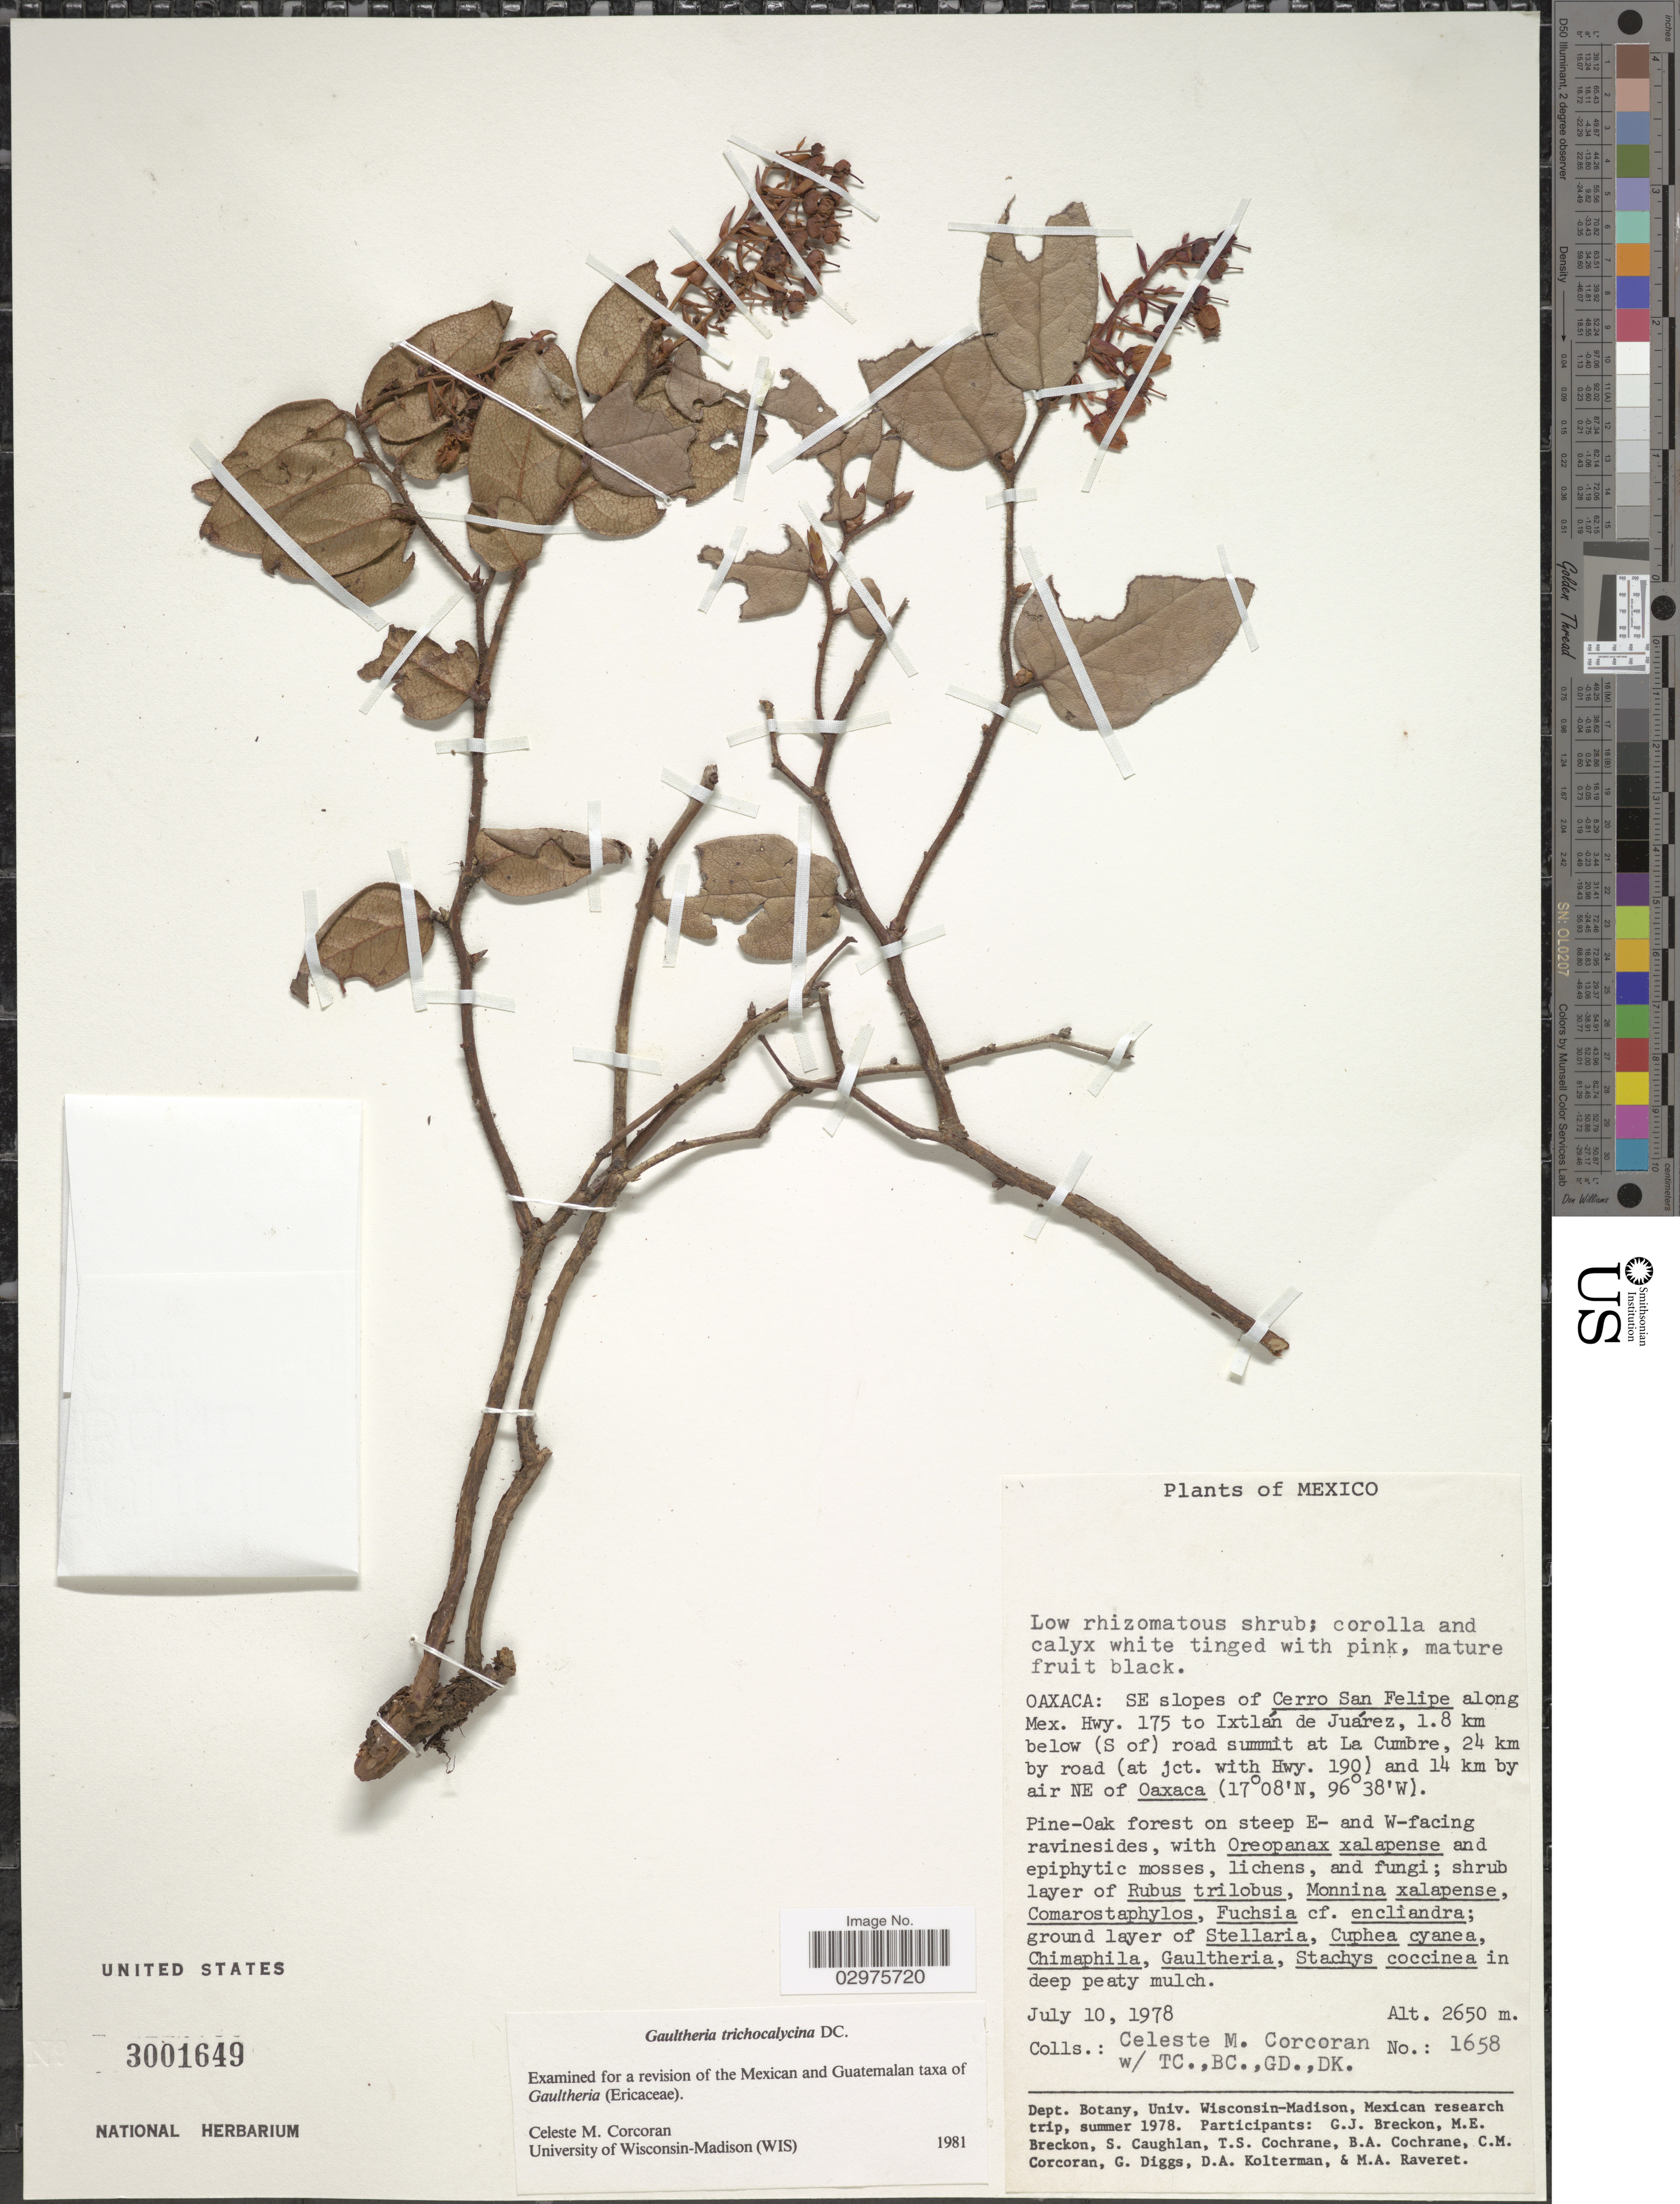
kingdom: Plantae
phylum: Tracheophyta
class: Magnoliopsida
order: Ericales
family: Ericaceae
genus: Gaultheria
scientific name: Gaultheria trichocalycina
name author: DC.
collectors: C. Corcoran, T. S. Cochrane, B. Cochrane, G. Diggs & et al.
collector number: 1658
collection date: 1978-07-10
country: Mexico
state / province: Oaxaca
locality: SE slopes of Cerro San Felipe along Mex. Hwy. 175 to Ixtlán de Juárez, 1.8 km below (S of) road summit at La Cumbre, 24 km by road (at jct. with Hwy. 190) and 14 km by air NE of Oaxaca.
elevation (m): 2650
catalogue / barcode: US 3001649